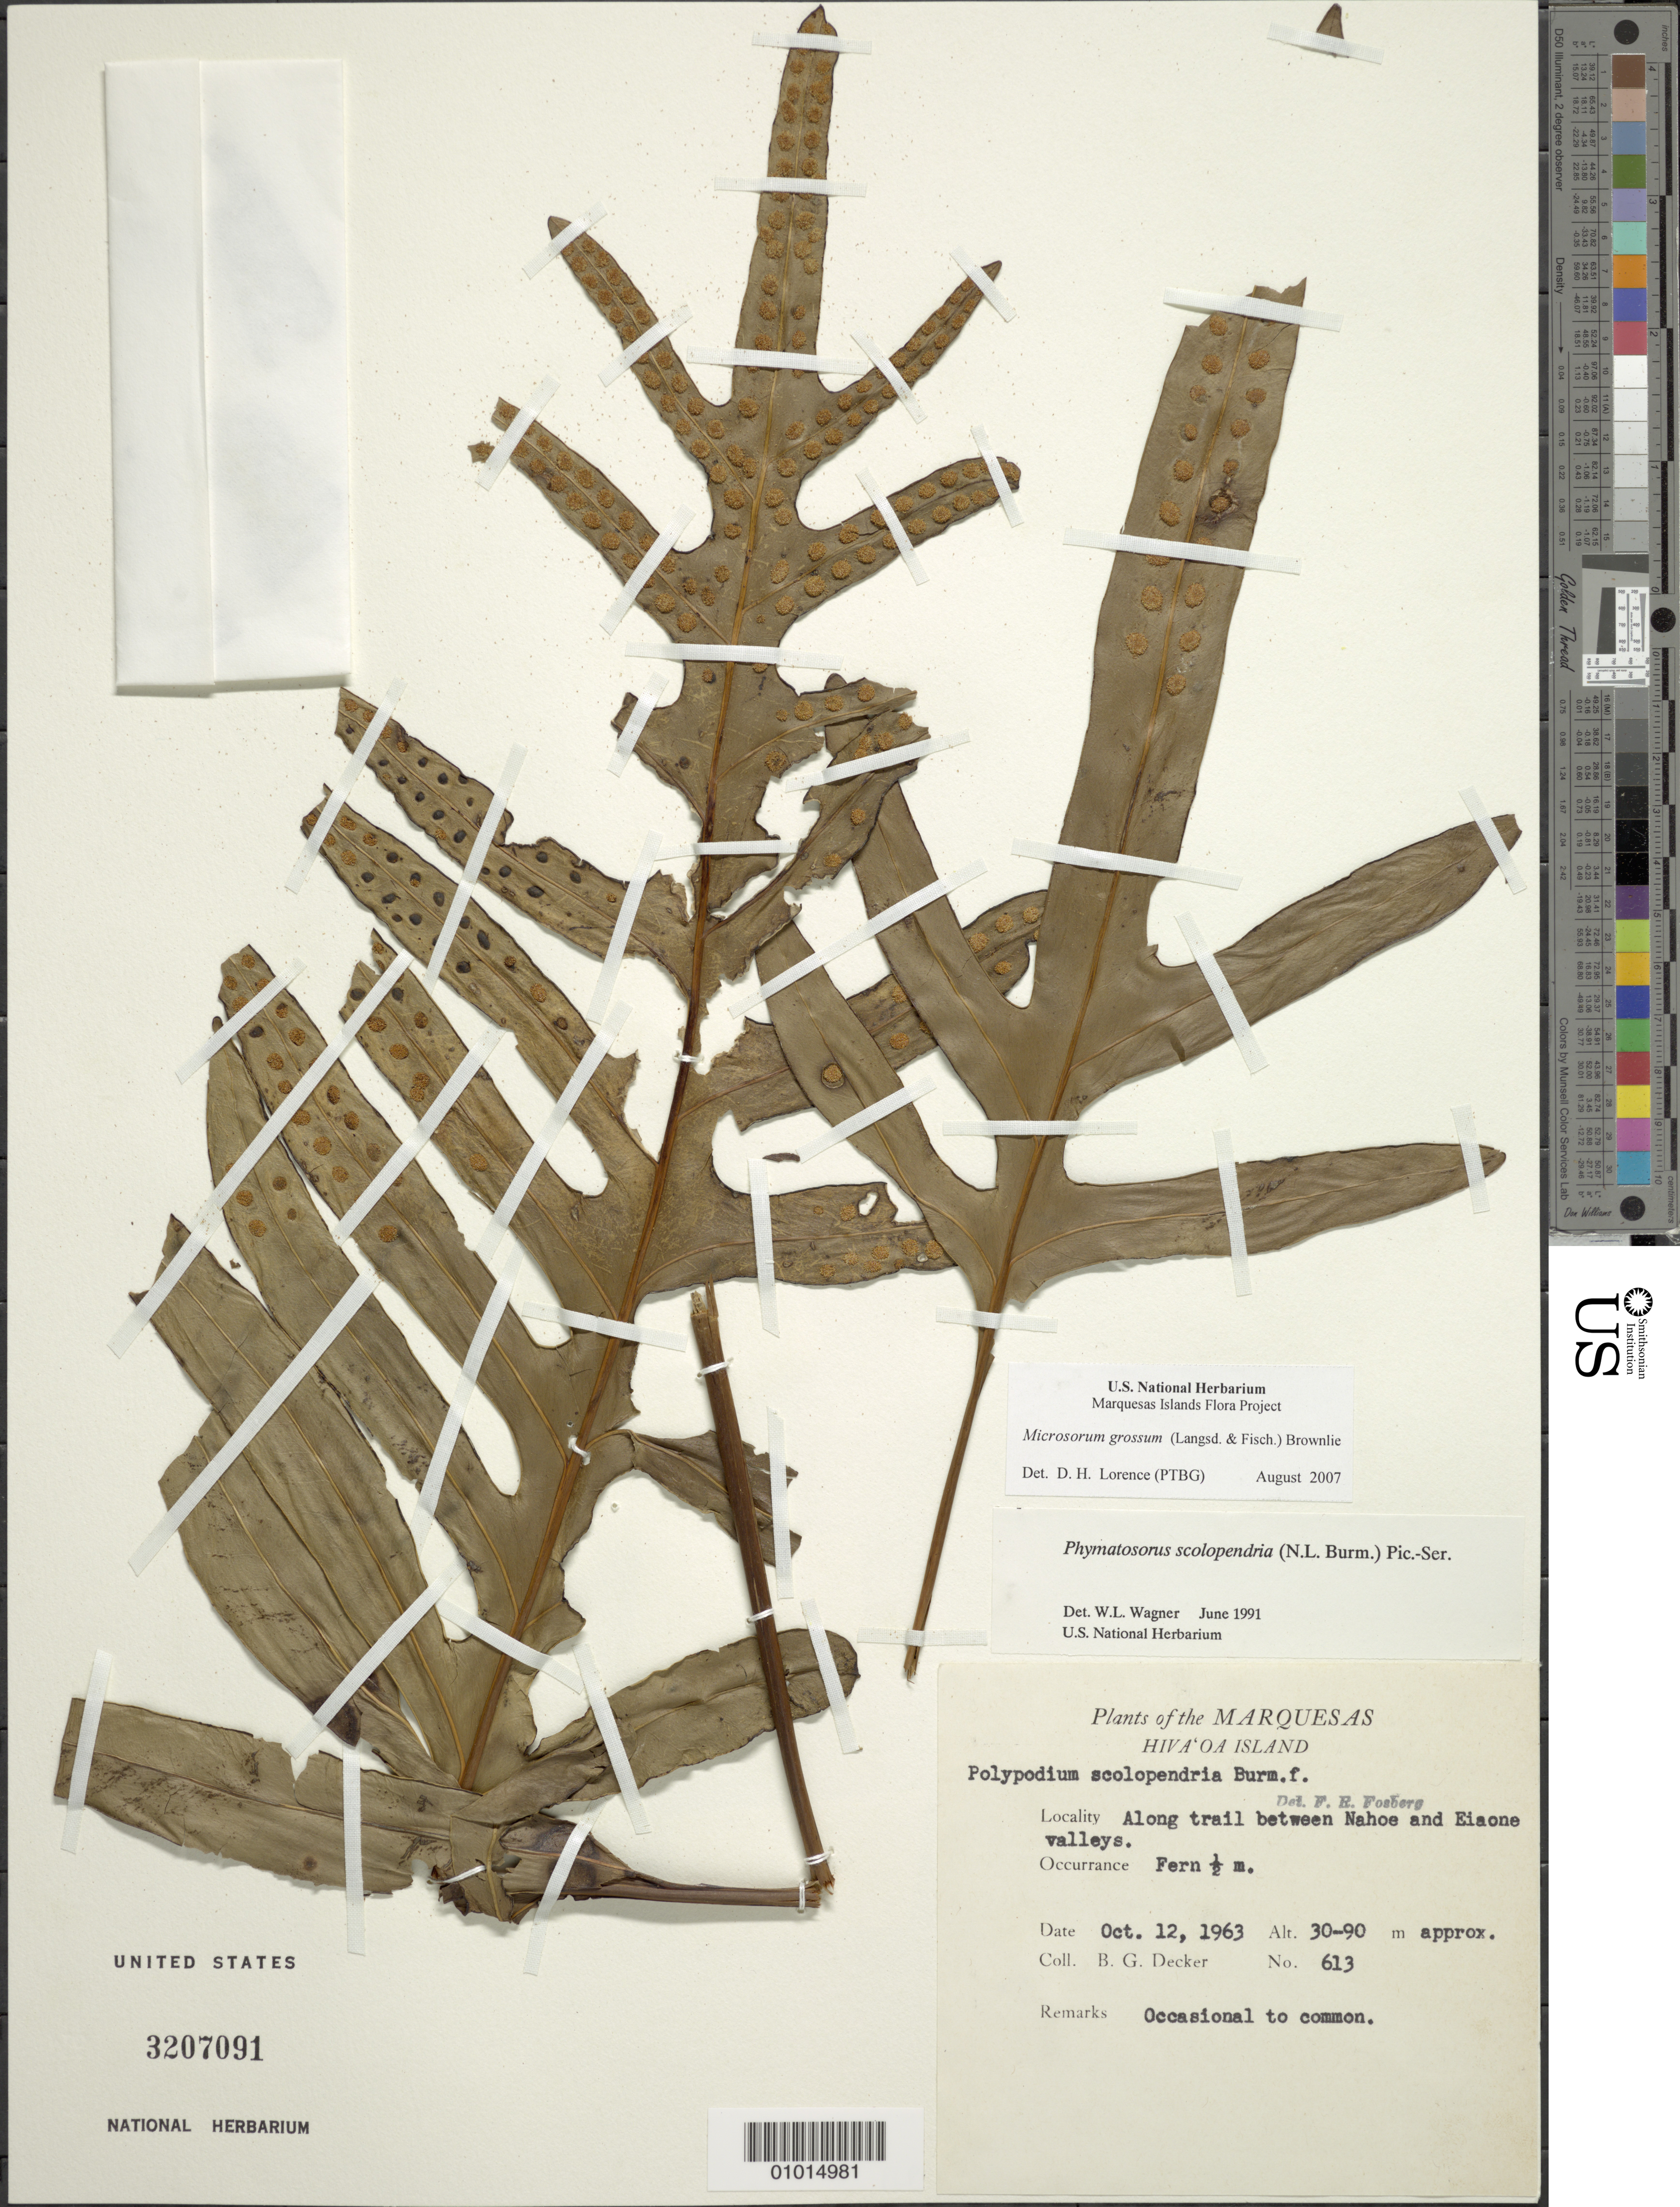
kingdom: Plantae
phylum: Tracheophyta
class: Polypodiopsida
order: Polypodiales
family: Polypodiaceae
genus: Microsorum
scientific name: Microsorum grossum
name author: (Langsd. & Fisch.) S.B. Andrews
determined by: Lorence, David H., (PTBG), National Tropical Botanical Garden (UNITED STATES)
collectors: B. G. Decker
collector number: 613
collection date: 1963-10-12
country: French Polynesia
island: Hiva Oa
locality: along trail between Nahoe and Eiaone valleys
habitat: Occasional to common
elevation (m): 30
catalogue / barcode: US 3207091